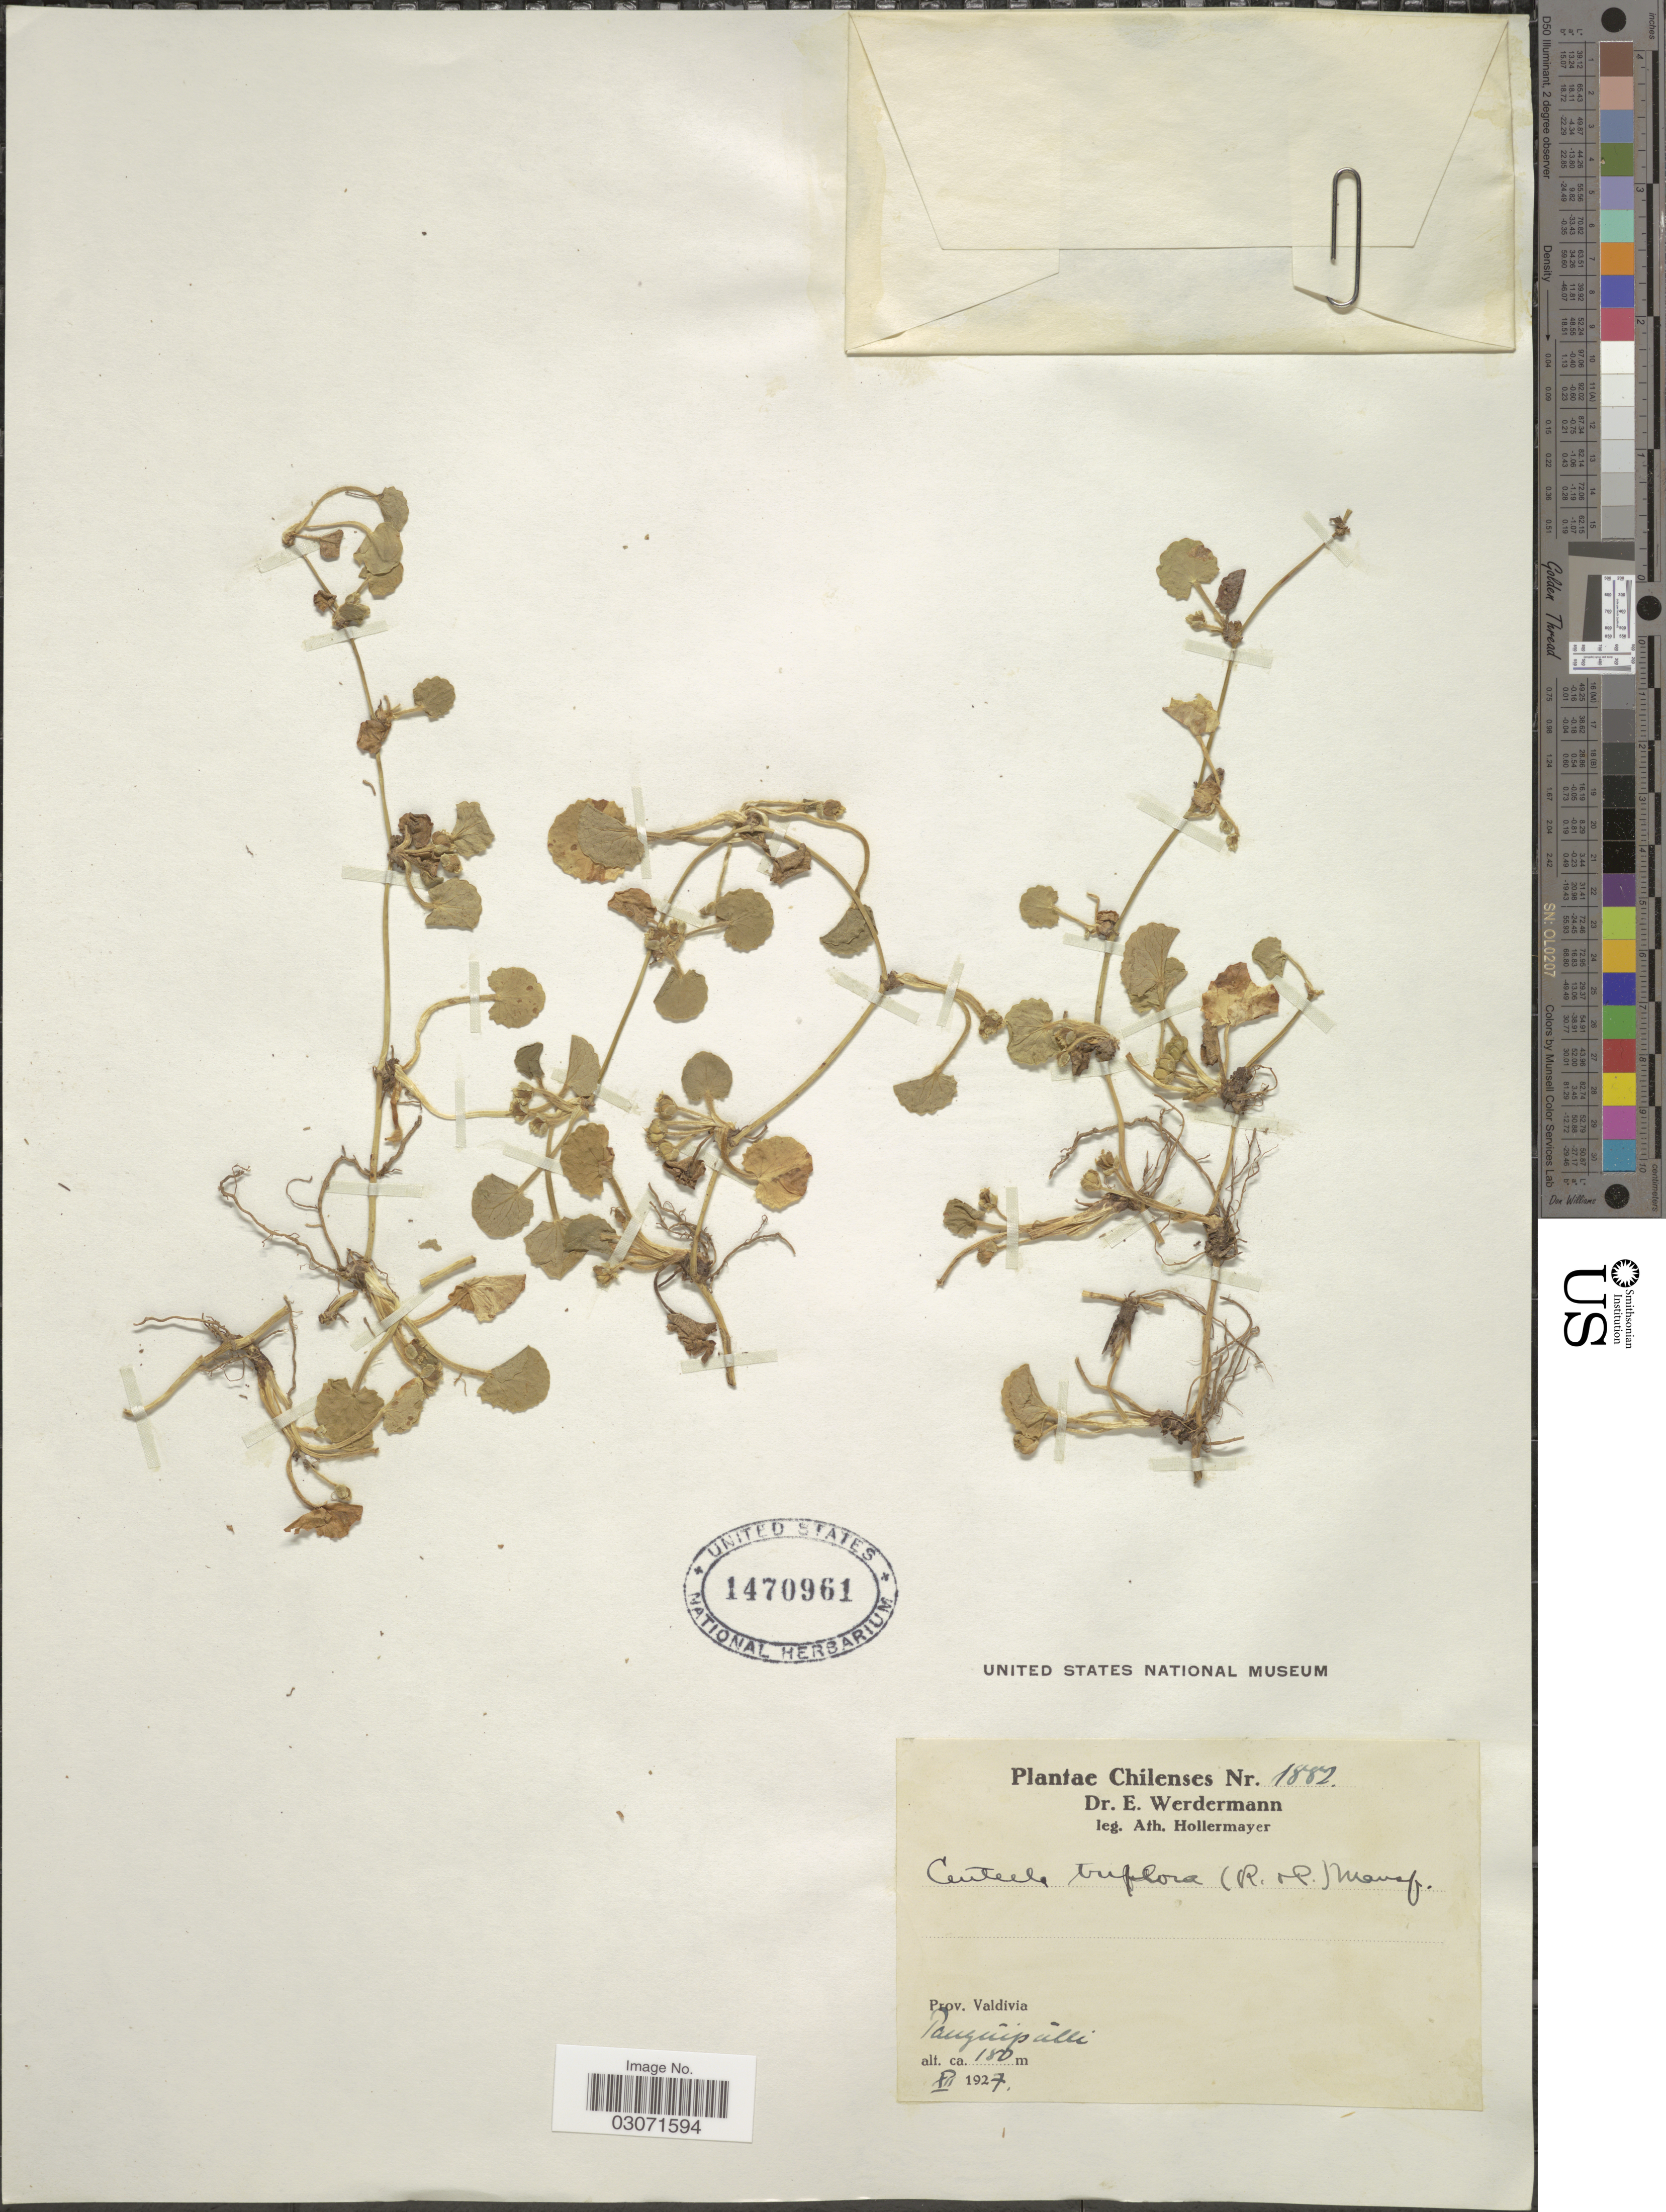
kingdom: Plantae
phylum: Tracheophyta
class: Magnoliopsida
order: Apiales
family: Apiaceae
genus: Centella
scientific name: Centella triflora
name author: (Ruiz & Pav.) Nannf.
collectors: A. Hollermayer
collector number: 1882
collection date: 1927-12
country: Chile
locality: Prov. Valdivia. Pangúipúlli.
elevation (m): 180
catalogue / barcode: US 1470961